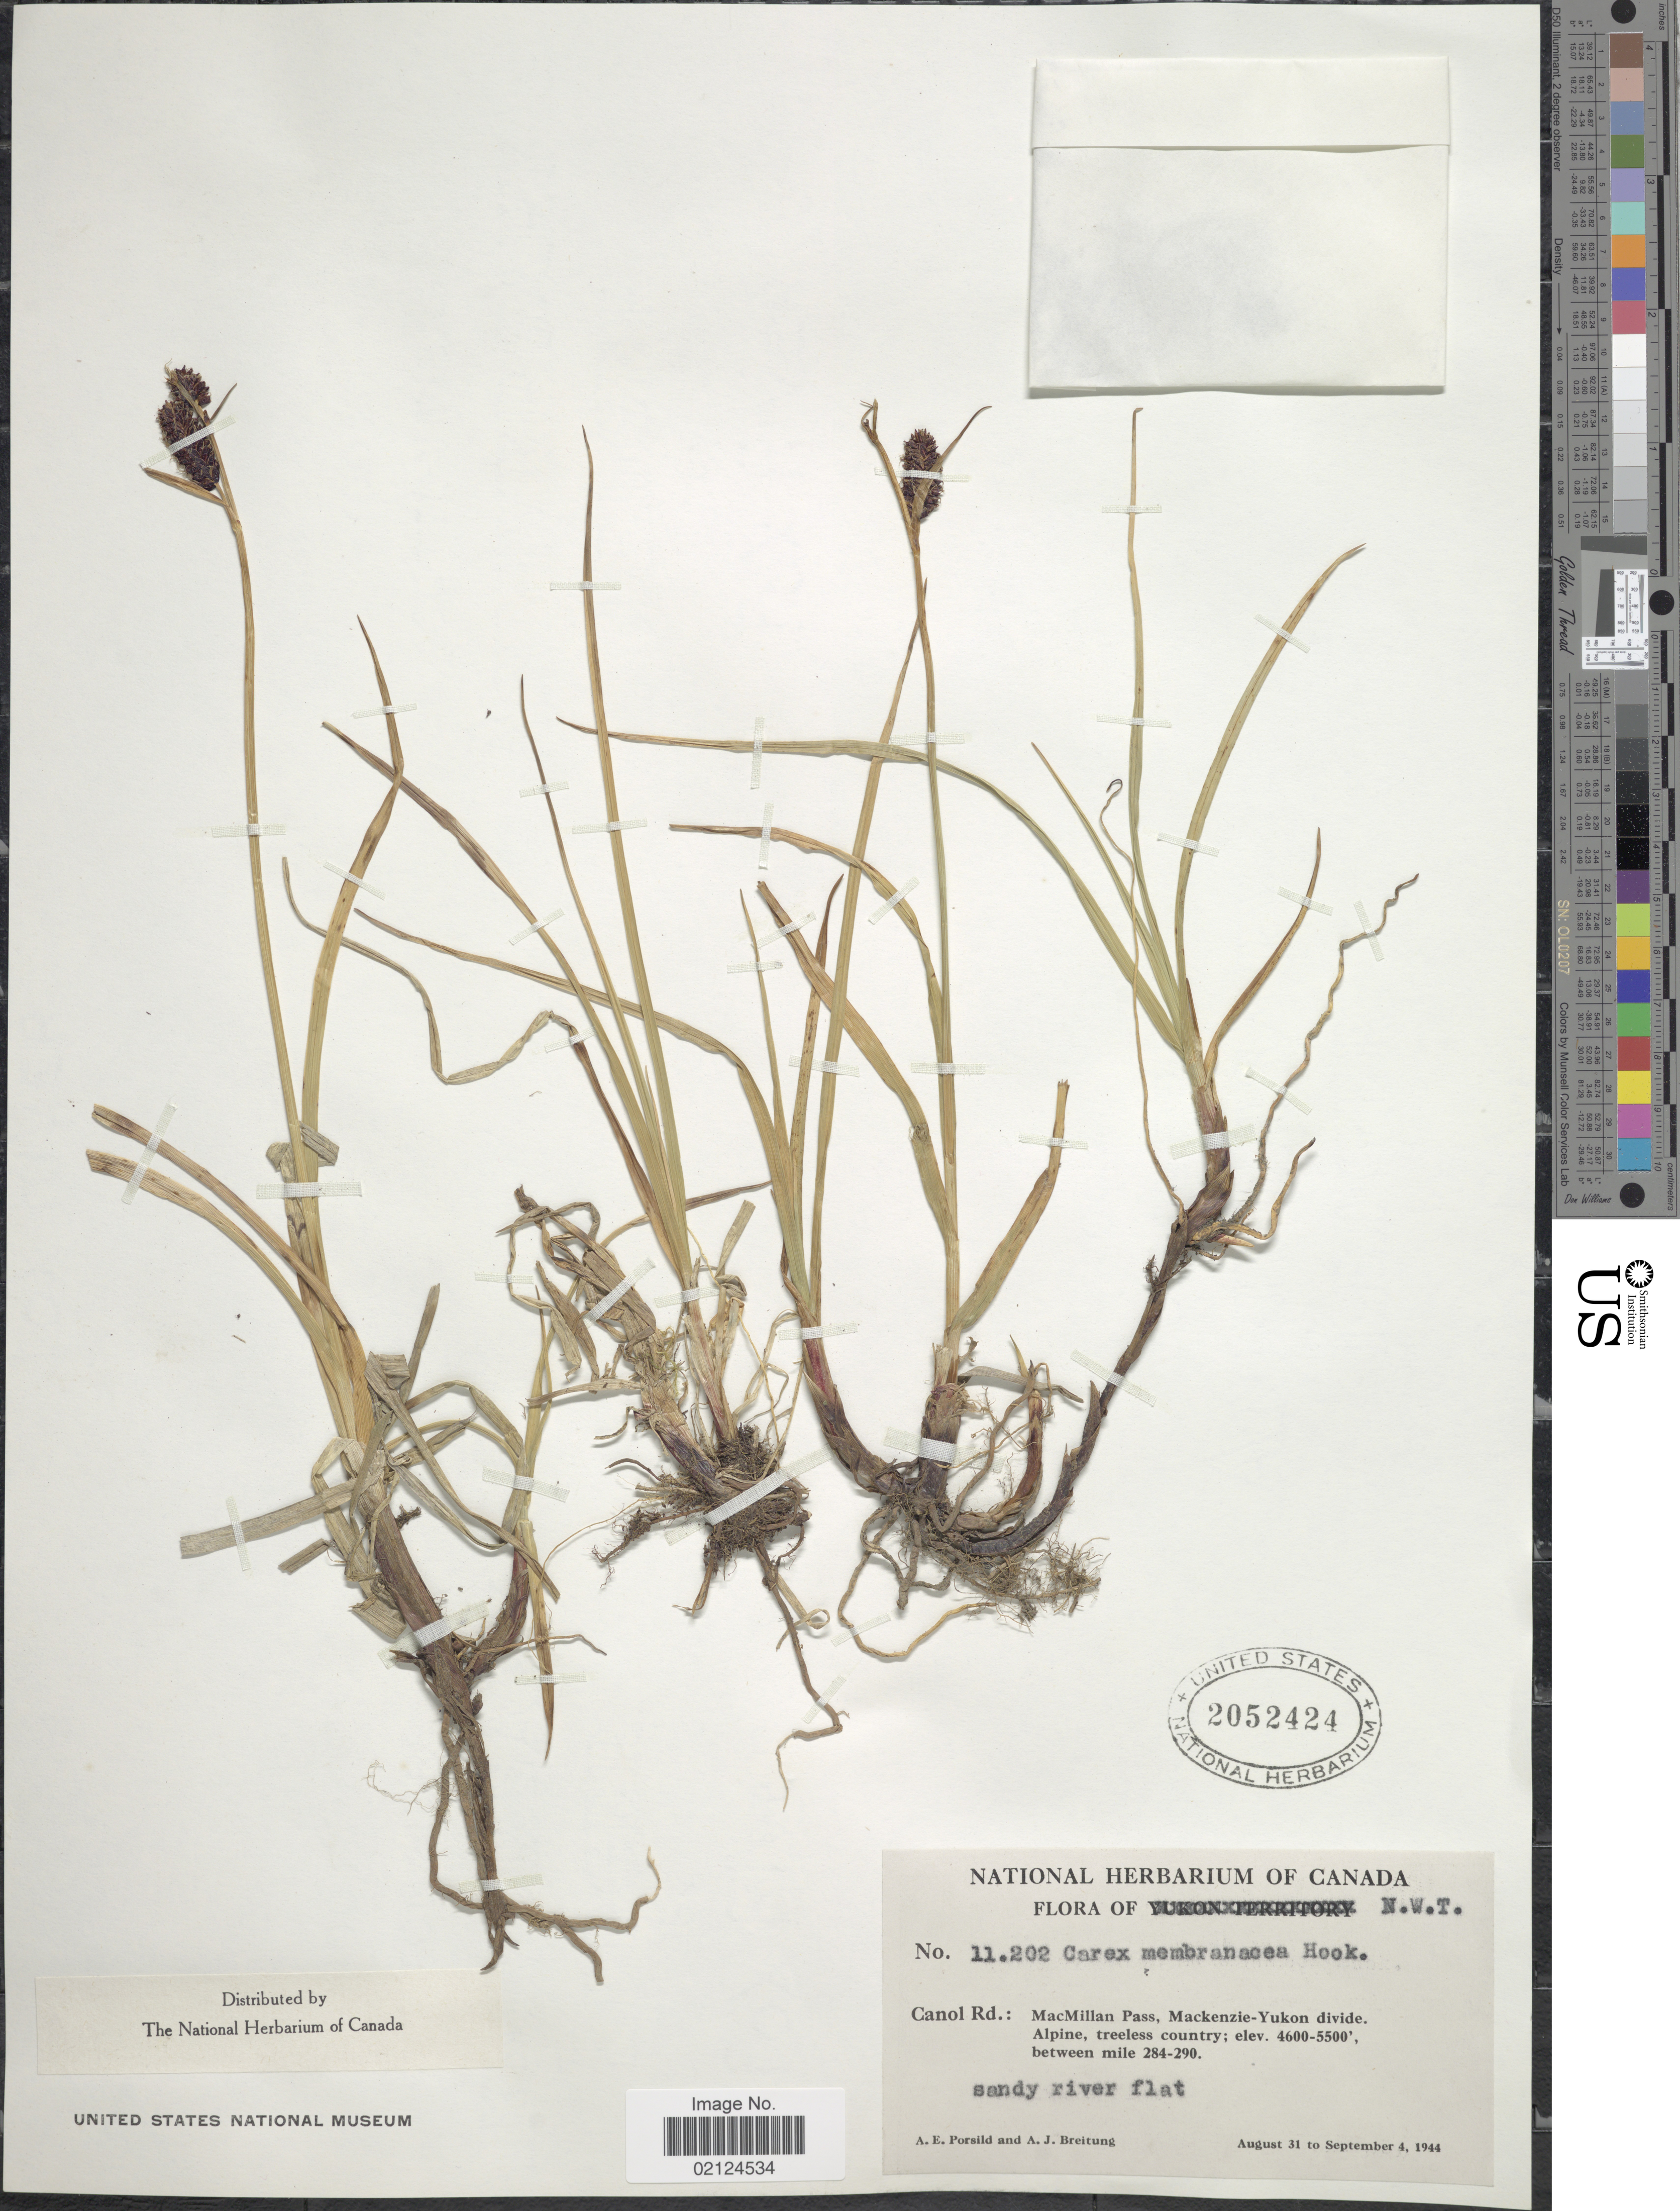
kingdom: Plantae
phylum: Tracheophyta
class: Liliopsida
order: Poales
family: Cyperaceae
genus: Carex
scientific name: Carex membranacea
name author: Hook.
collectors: A. E. Porsild & A. Breitung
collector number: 11202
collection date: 1944-08-31/1944-09-04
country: Canada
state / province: Northwest Territories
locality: Canol Rd.: MacMillan Pass, Mackenzie-Yukon Divide. between mile 284-290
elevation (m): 1402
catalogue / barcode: US 2052424